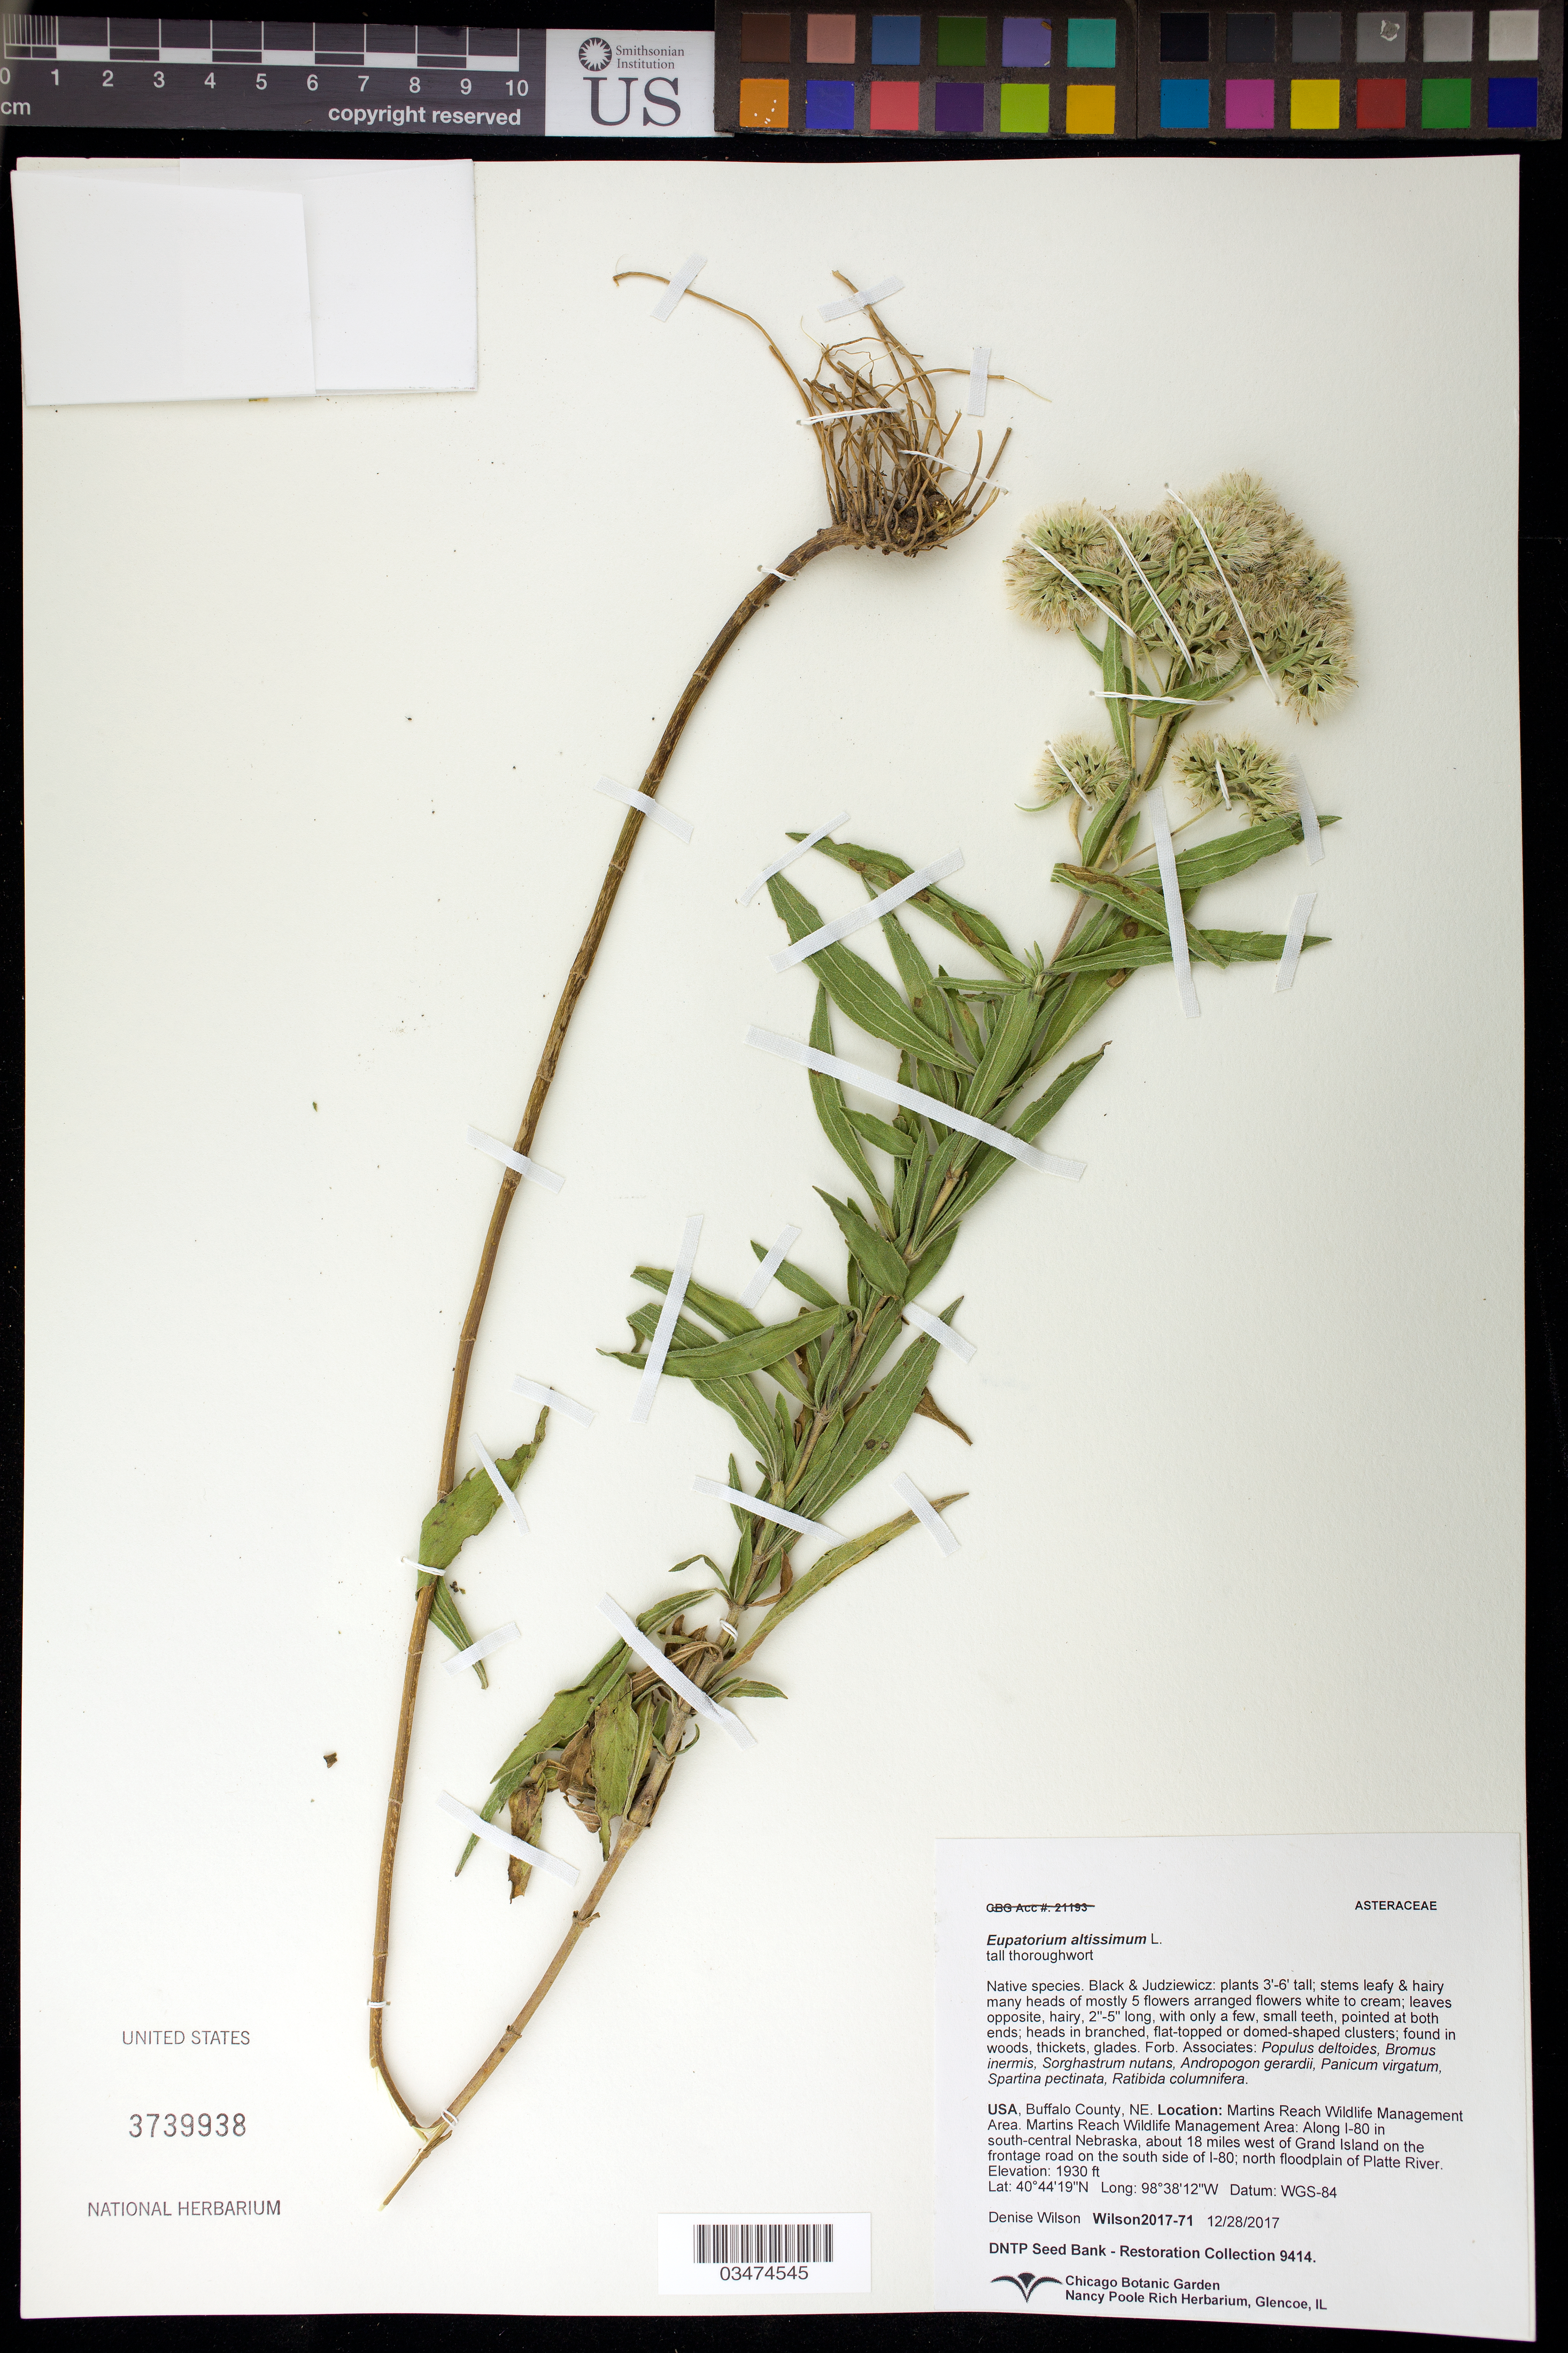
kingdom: Plantae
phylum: Tracheophyta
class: Magnoliopsida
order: Asterales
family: Asteraceae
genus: Eupatorium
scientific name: Eupatorium altissimum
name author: L.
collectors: D. Wilson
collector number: Wilson2017-71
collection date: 2017-12-28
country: United States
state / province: Nebraska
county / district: Buffalo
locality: Martins Reach Wildlife Management Area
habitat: Woods, thickets, glades.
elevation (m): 588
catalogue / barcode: US 3739938